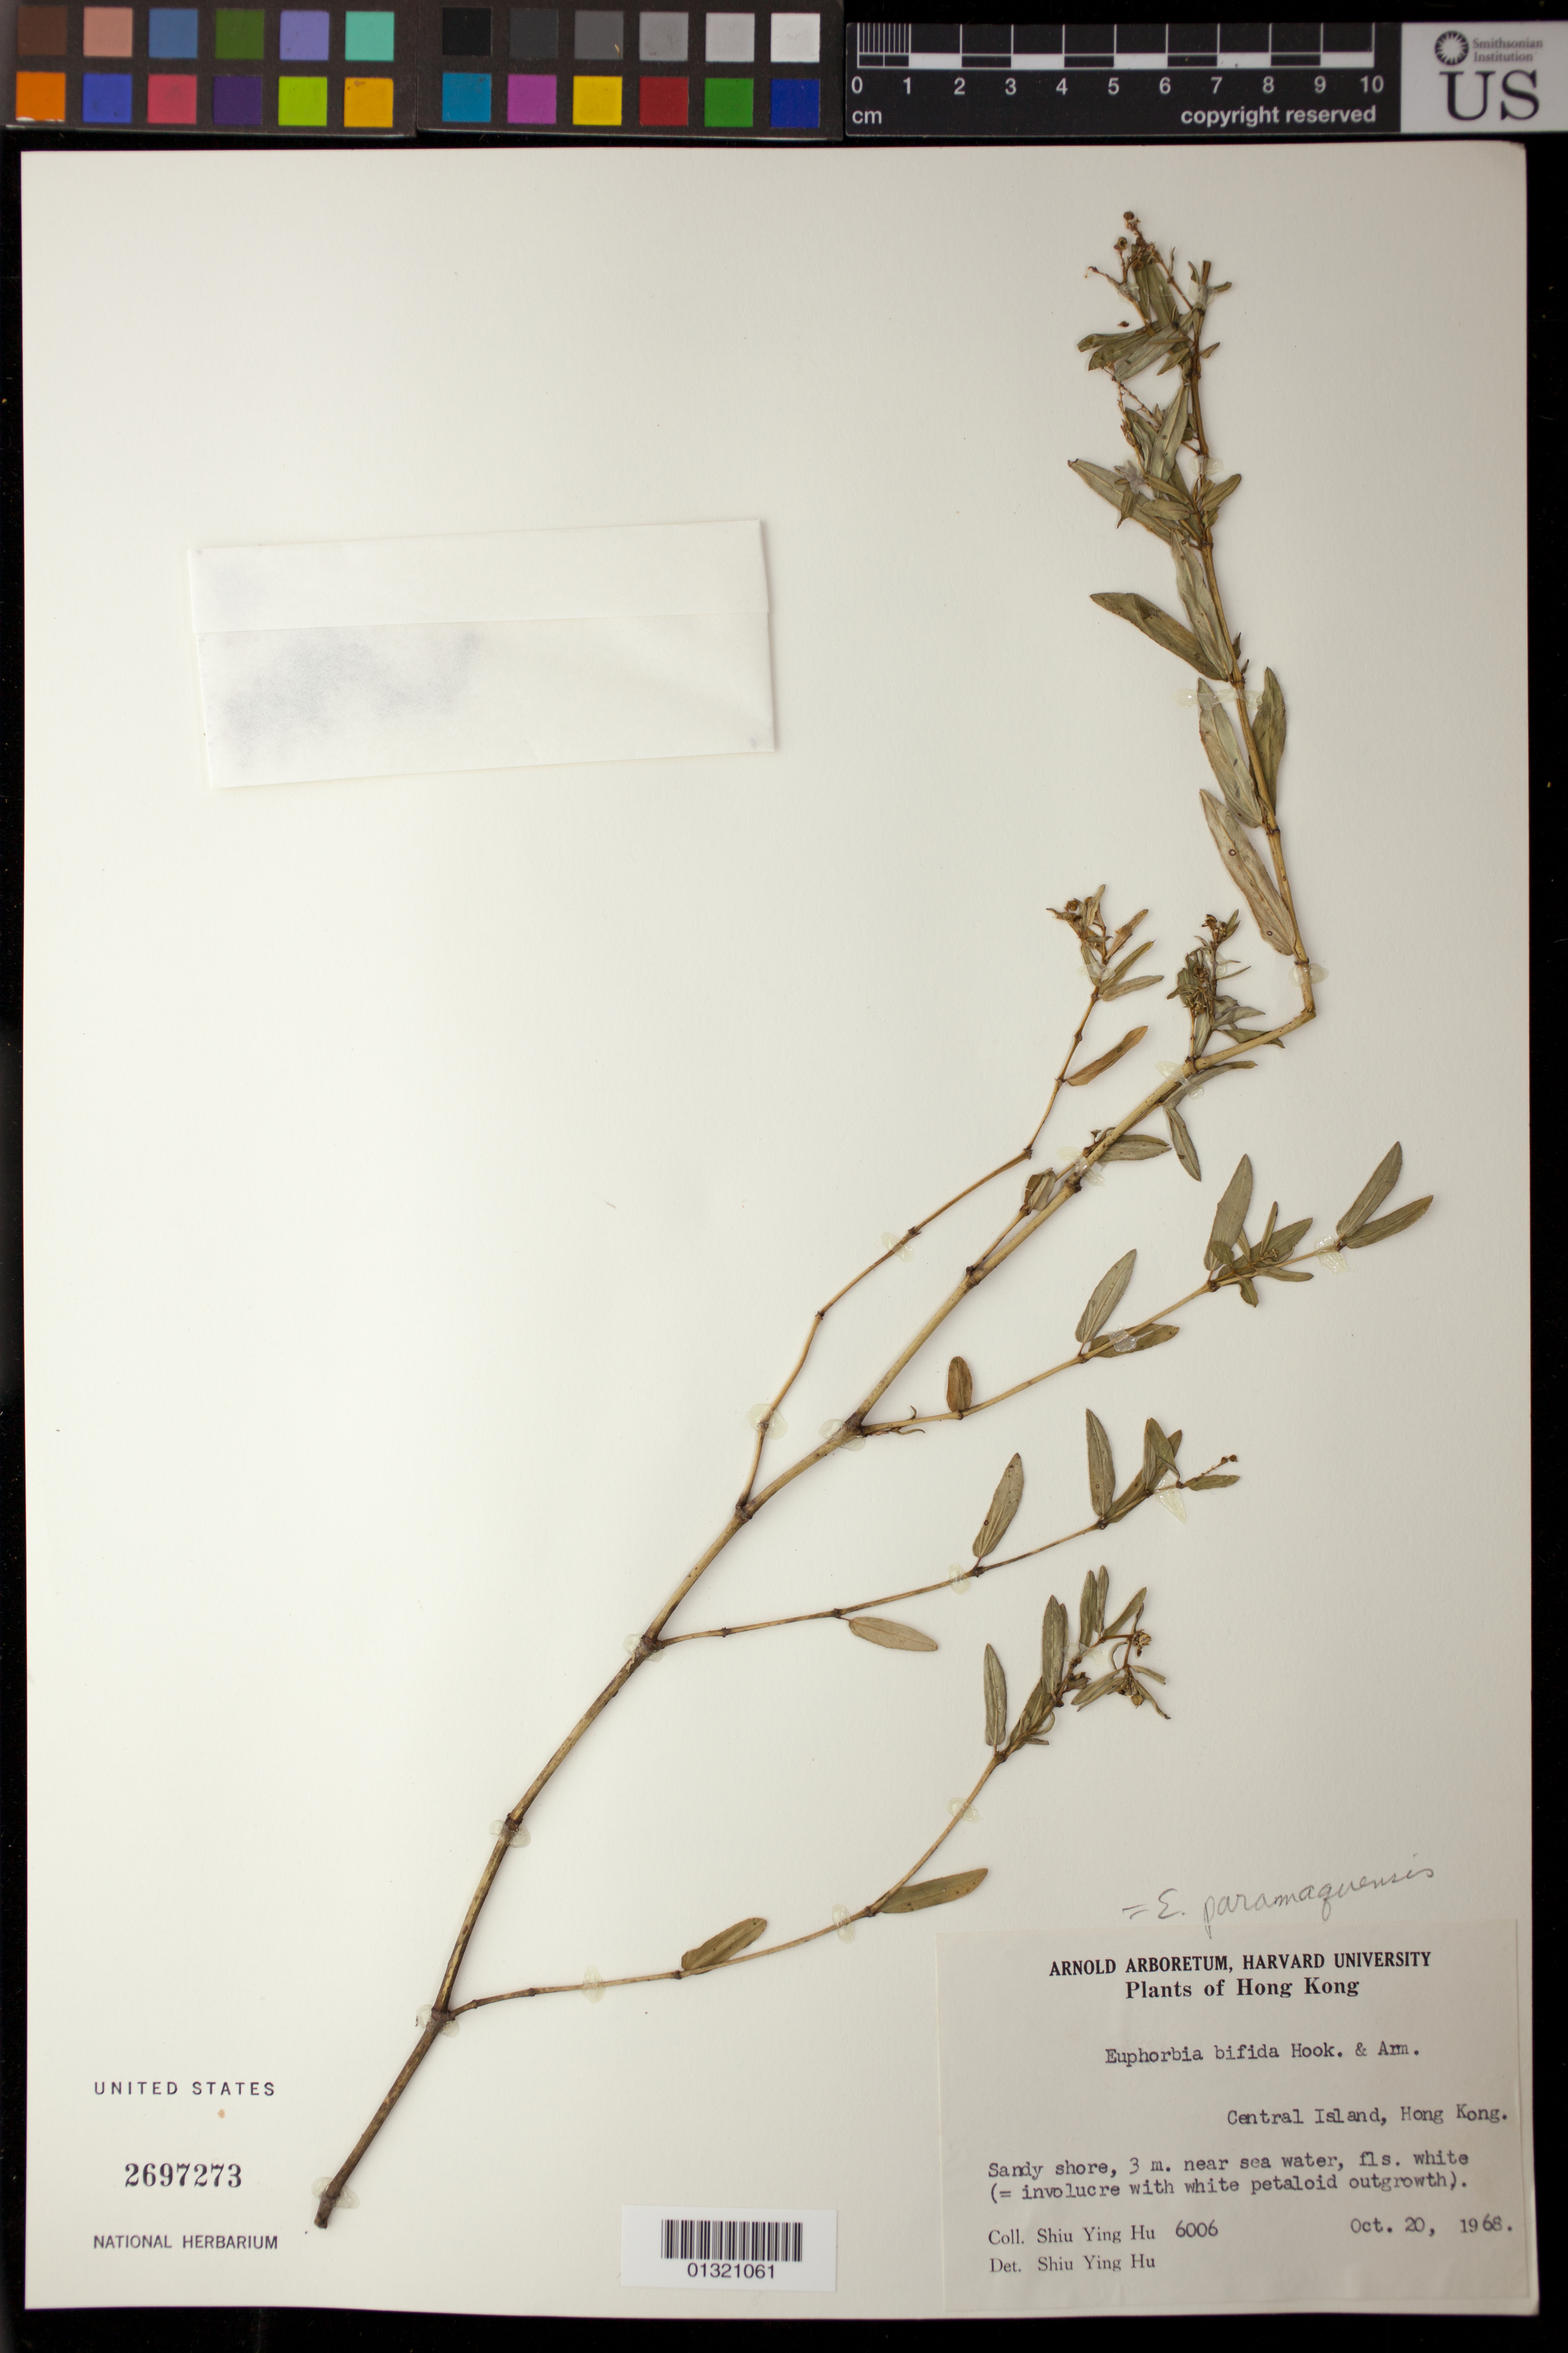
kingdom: Plantae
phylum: Tracheophyta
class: Magnoliopsida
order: Malpighiales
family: Euphorbiaceae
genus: Euphorbia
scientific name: Euphorbia bifida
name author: Hook. & Arn.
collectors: S. Y. Hu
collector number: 6006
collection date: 1968-10-20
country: China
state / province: Hong Kong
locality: Central Island, Hong Kong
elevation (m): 3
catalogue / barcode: US 2697273